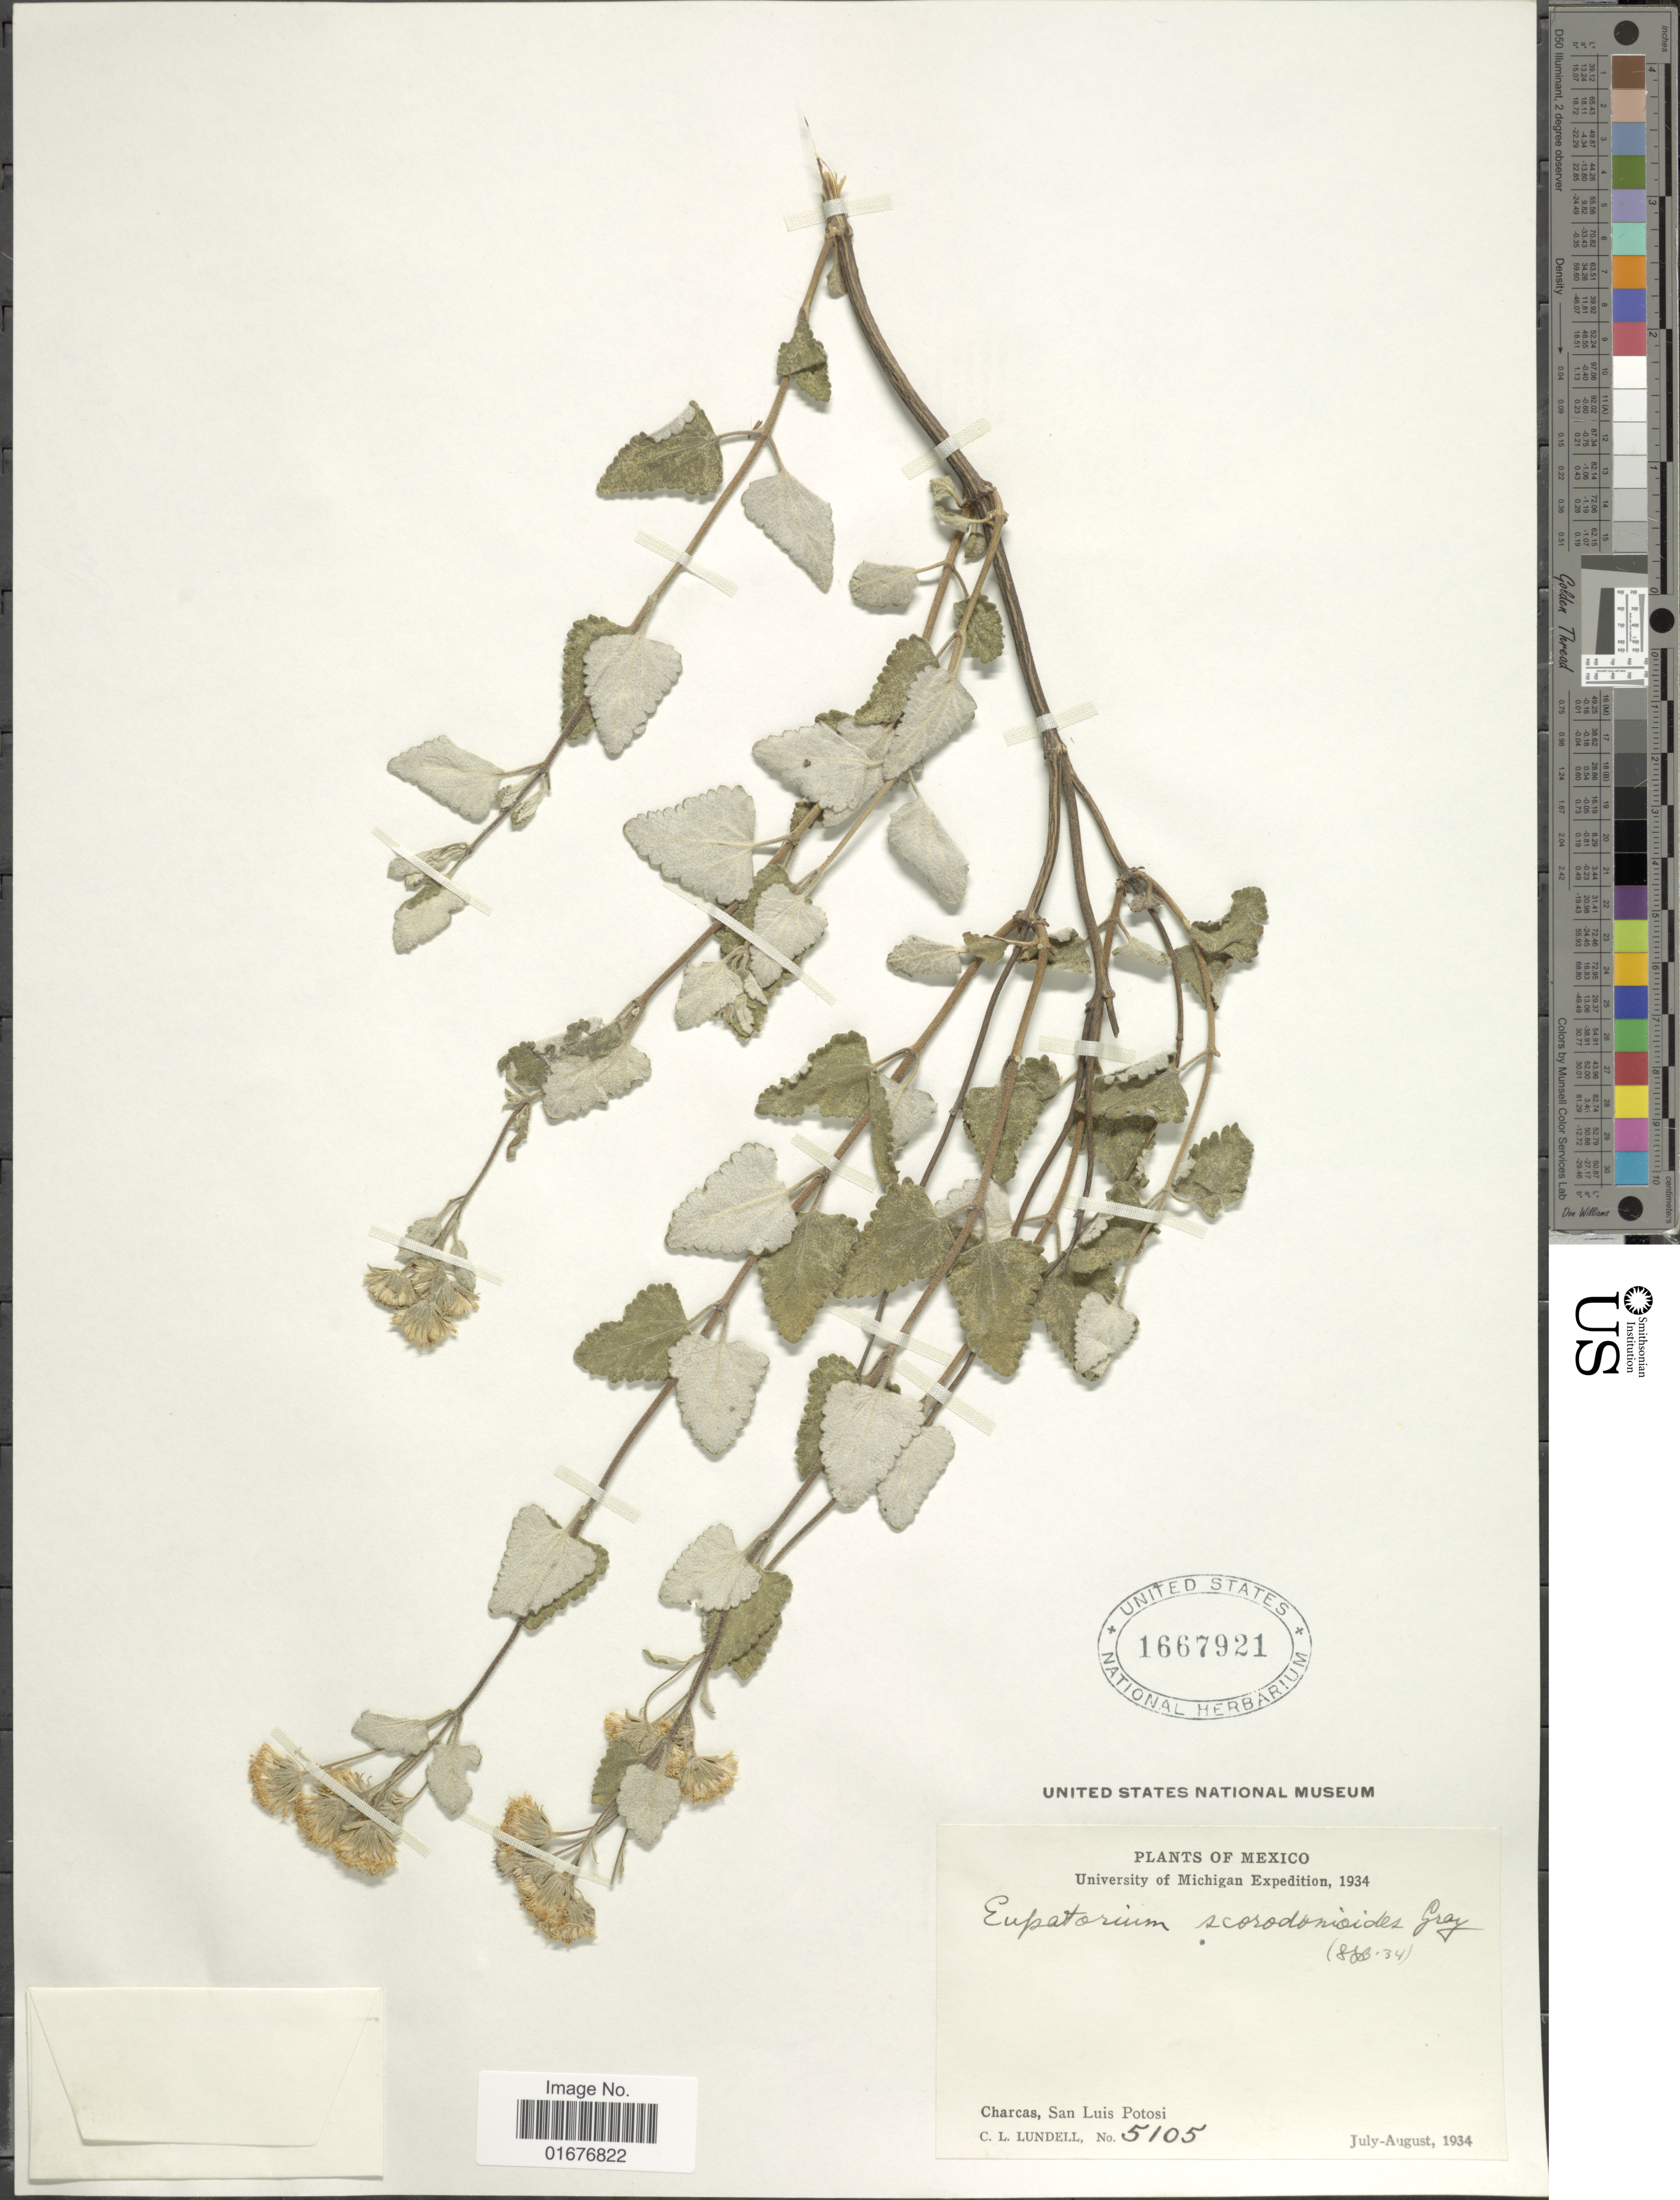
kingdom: Plantae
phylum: Tracheophyta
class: Magnoliopsida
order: Asterales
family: Asteraceae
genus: Ageratina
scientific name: Ageratina scorodonioides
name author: (A. Gray) R.M. King & H. Rob.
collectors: C. L. Lundell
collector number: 5105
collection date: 1934-07/1934-08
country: Mexico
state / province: San Luis Potosí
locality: Charcas, San Luis Potosi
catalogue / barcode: US 1667921